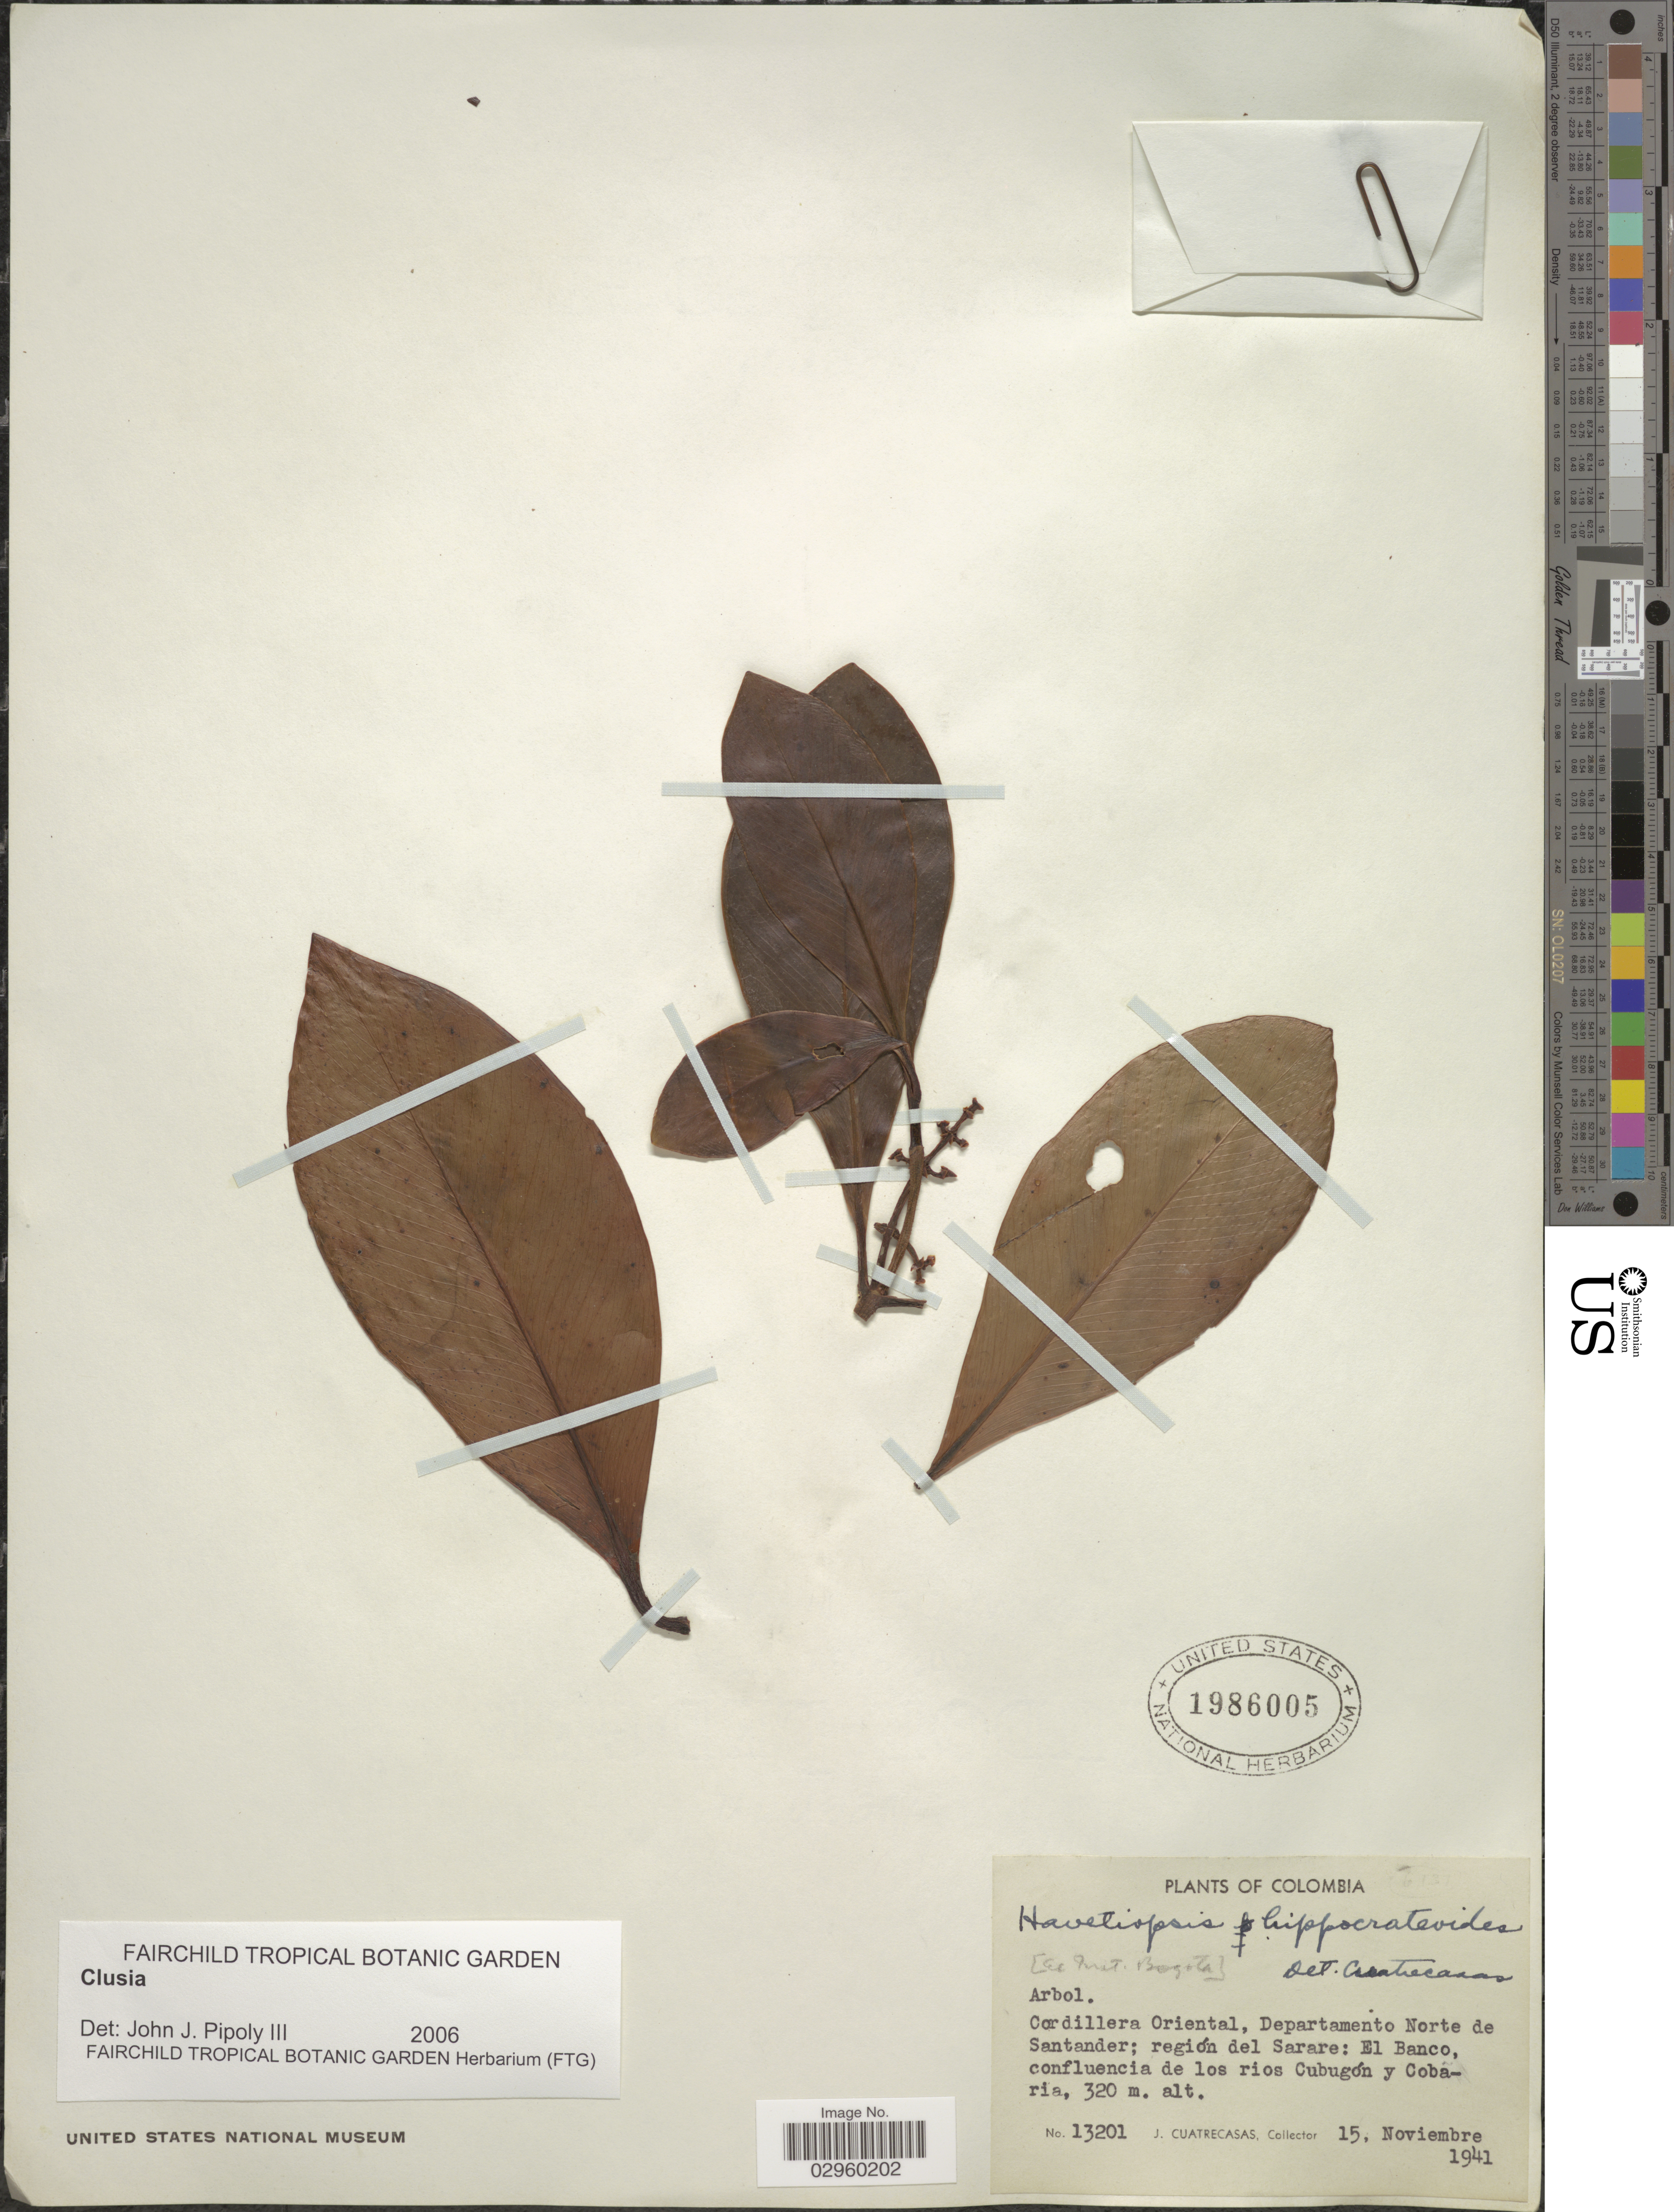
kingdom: Plantae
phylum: Tracheophyta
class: Magnoliopsida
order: Malpighiales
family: Clusiaceae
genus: Clusia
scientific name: Clusia sp.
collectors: J. Cuatrecasas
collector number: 13201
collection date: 1941-11-15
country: Colombia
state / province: Norte de Santander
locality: Cordillera Oriental, Departamento Norte de Santander; región del Sarare: El Blanco, confluencia de los rios Cubugón y Cobaria.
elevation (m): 320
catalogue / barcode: US 1986005